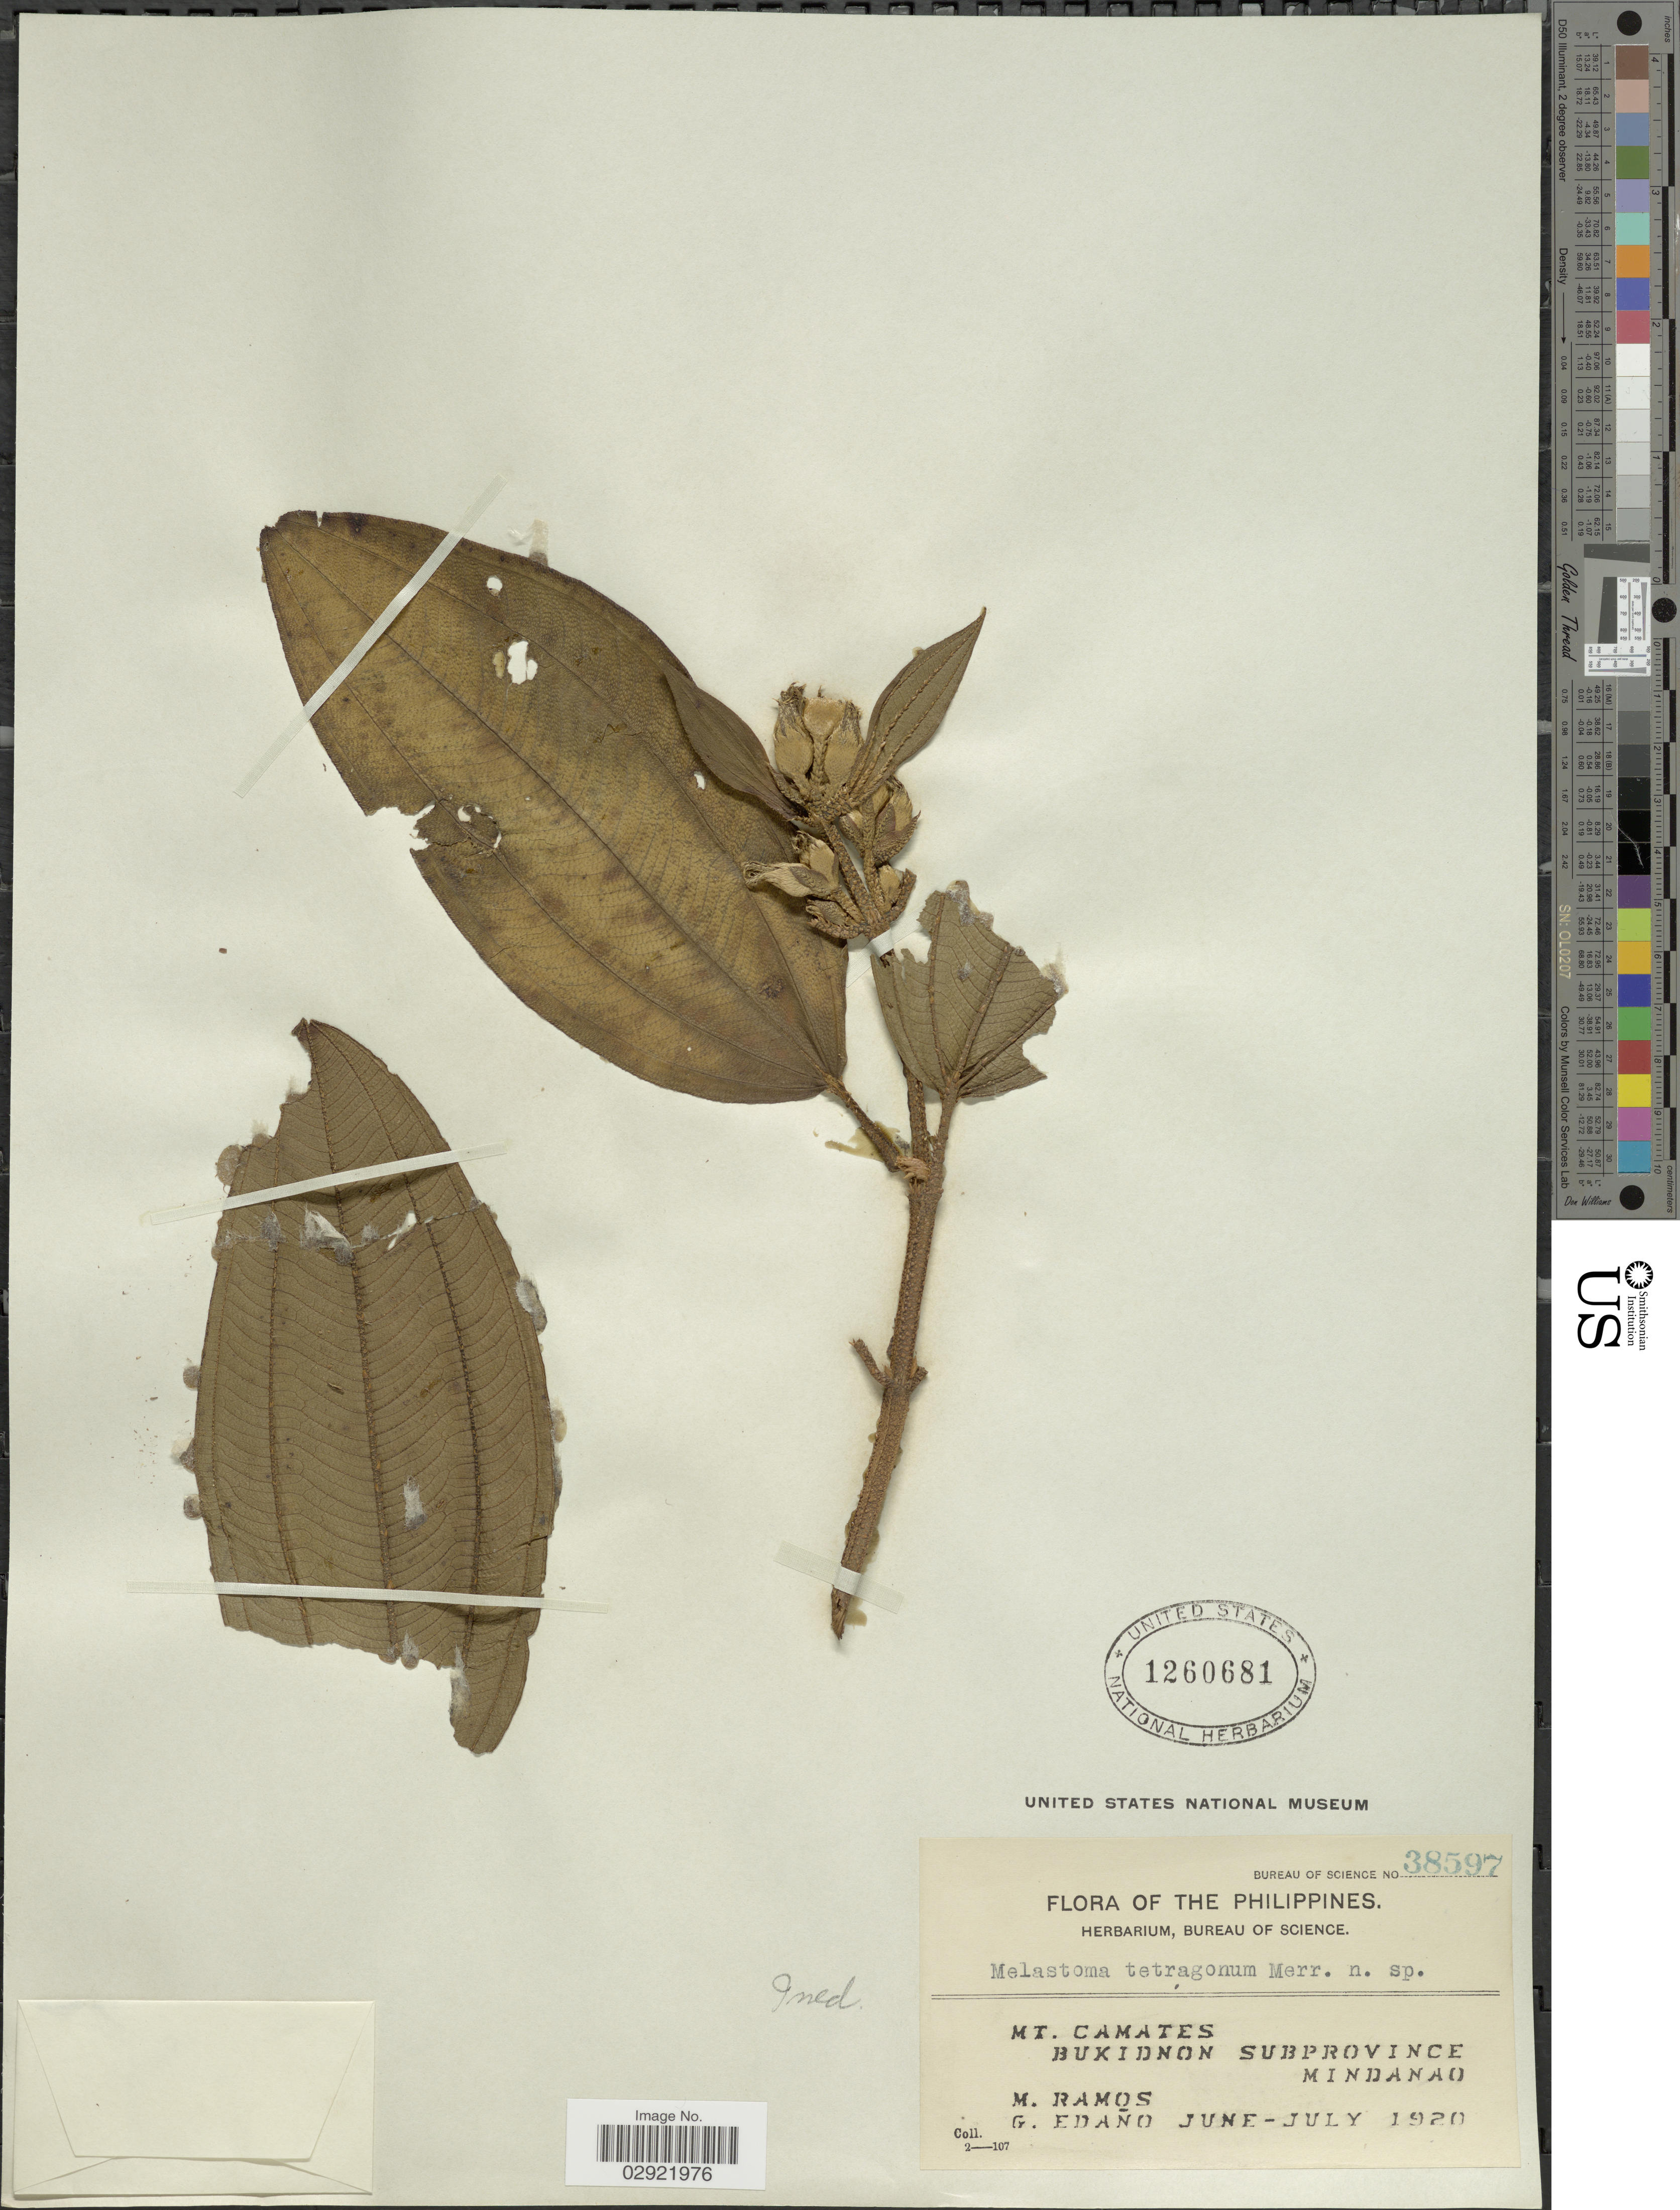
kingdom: Plantae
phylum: Tracheophyta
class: Magnoliopsida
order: Myrtales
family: Melastomataceae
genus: Melastoma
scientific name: Melastoma sp.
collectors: M. Ramos & G. Edaño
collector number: Bureau of Science 38597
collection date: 1920-06/1920-07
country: Philippines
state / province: Northern Mindanao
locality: Mt. Camates, Bukidnon Subprovince, Mindanao.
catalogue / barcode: US 1260681